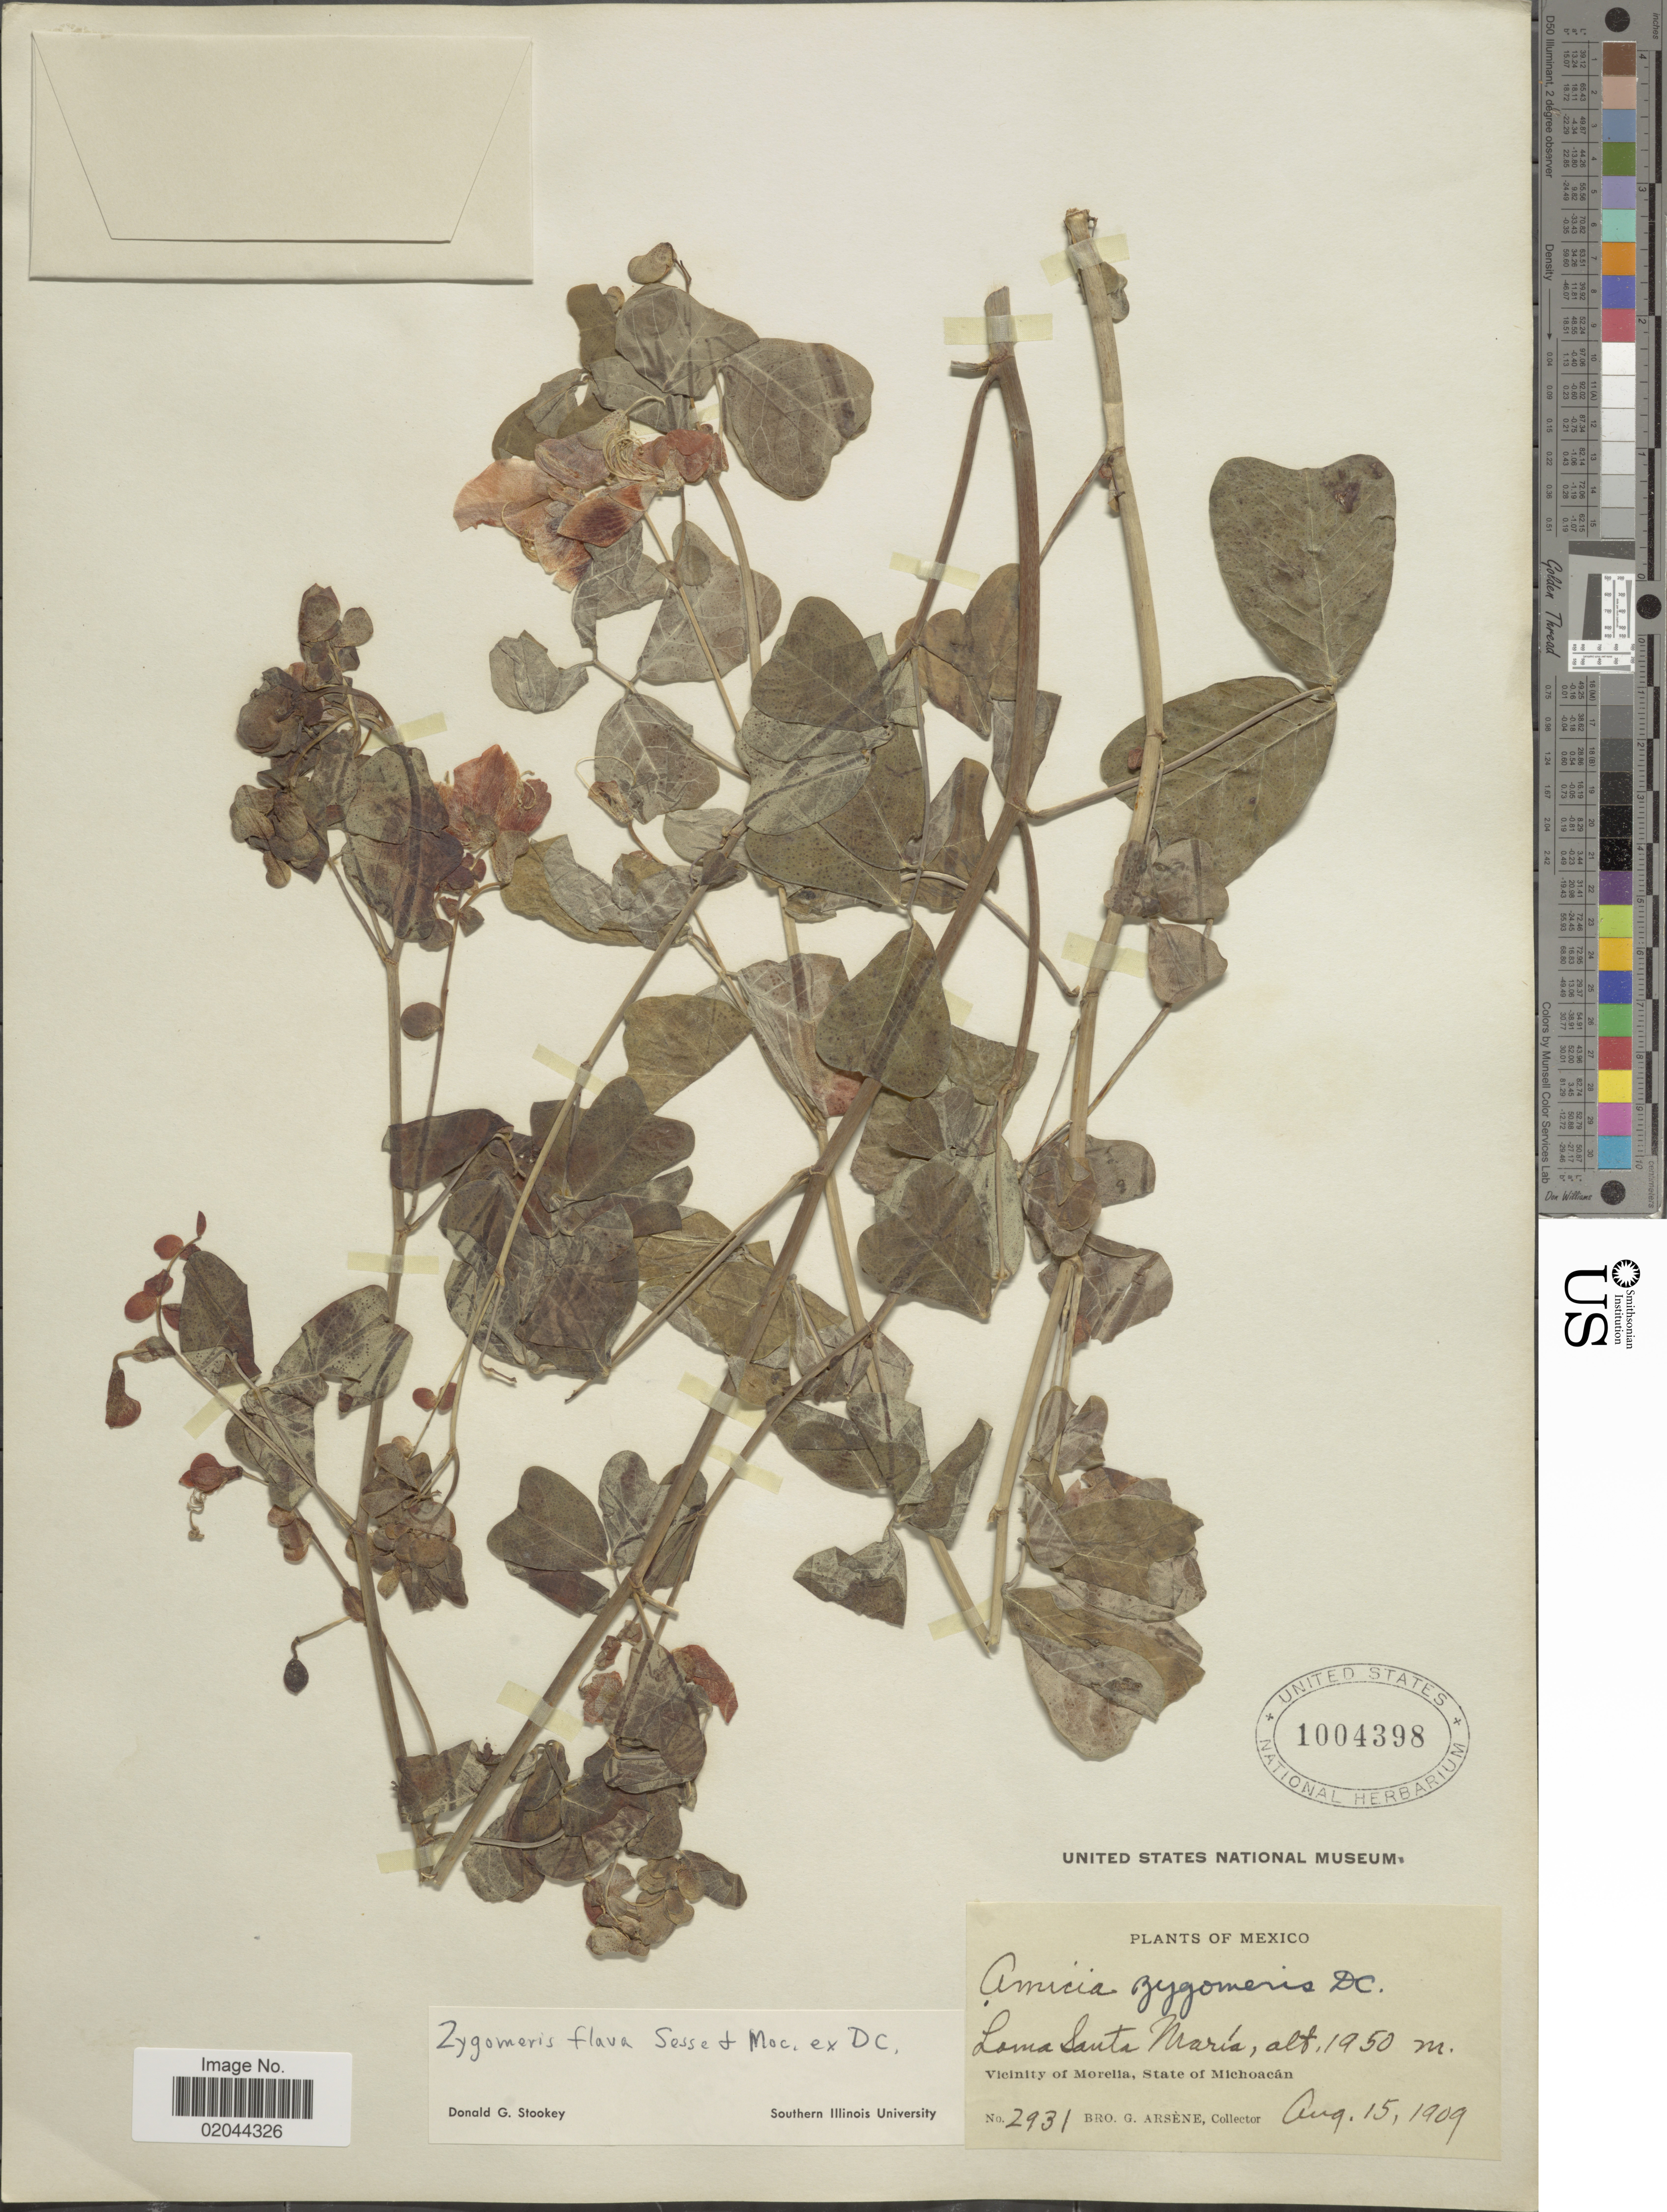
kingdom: Plantae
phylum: Tracheophyta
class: Magnoliopsida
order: Fabales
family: Fabaceae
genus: Amicia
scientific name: Amicia zygomeris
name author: DC.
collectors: Bro. G. Arsène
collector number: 2931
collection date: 1909-08-15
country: Mexico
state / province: Michoacán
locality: Loma santa Maria, vicinity of Morelia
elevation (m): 1950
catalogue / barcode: US 1004398